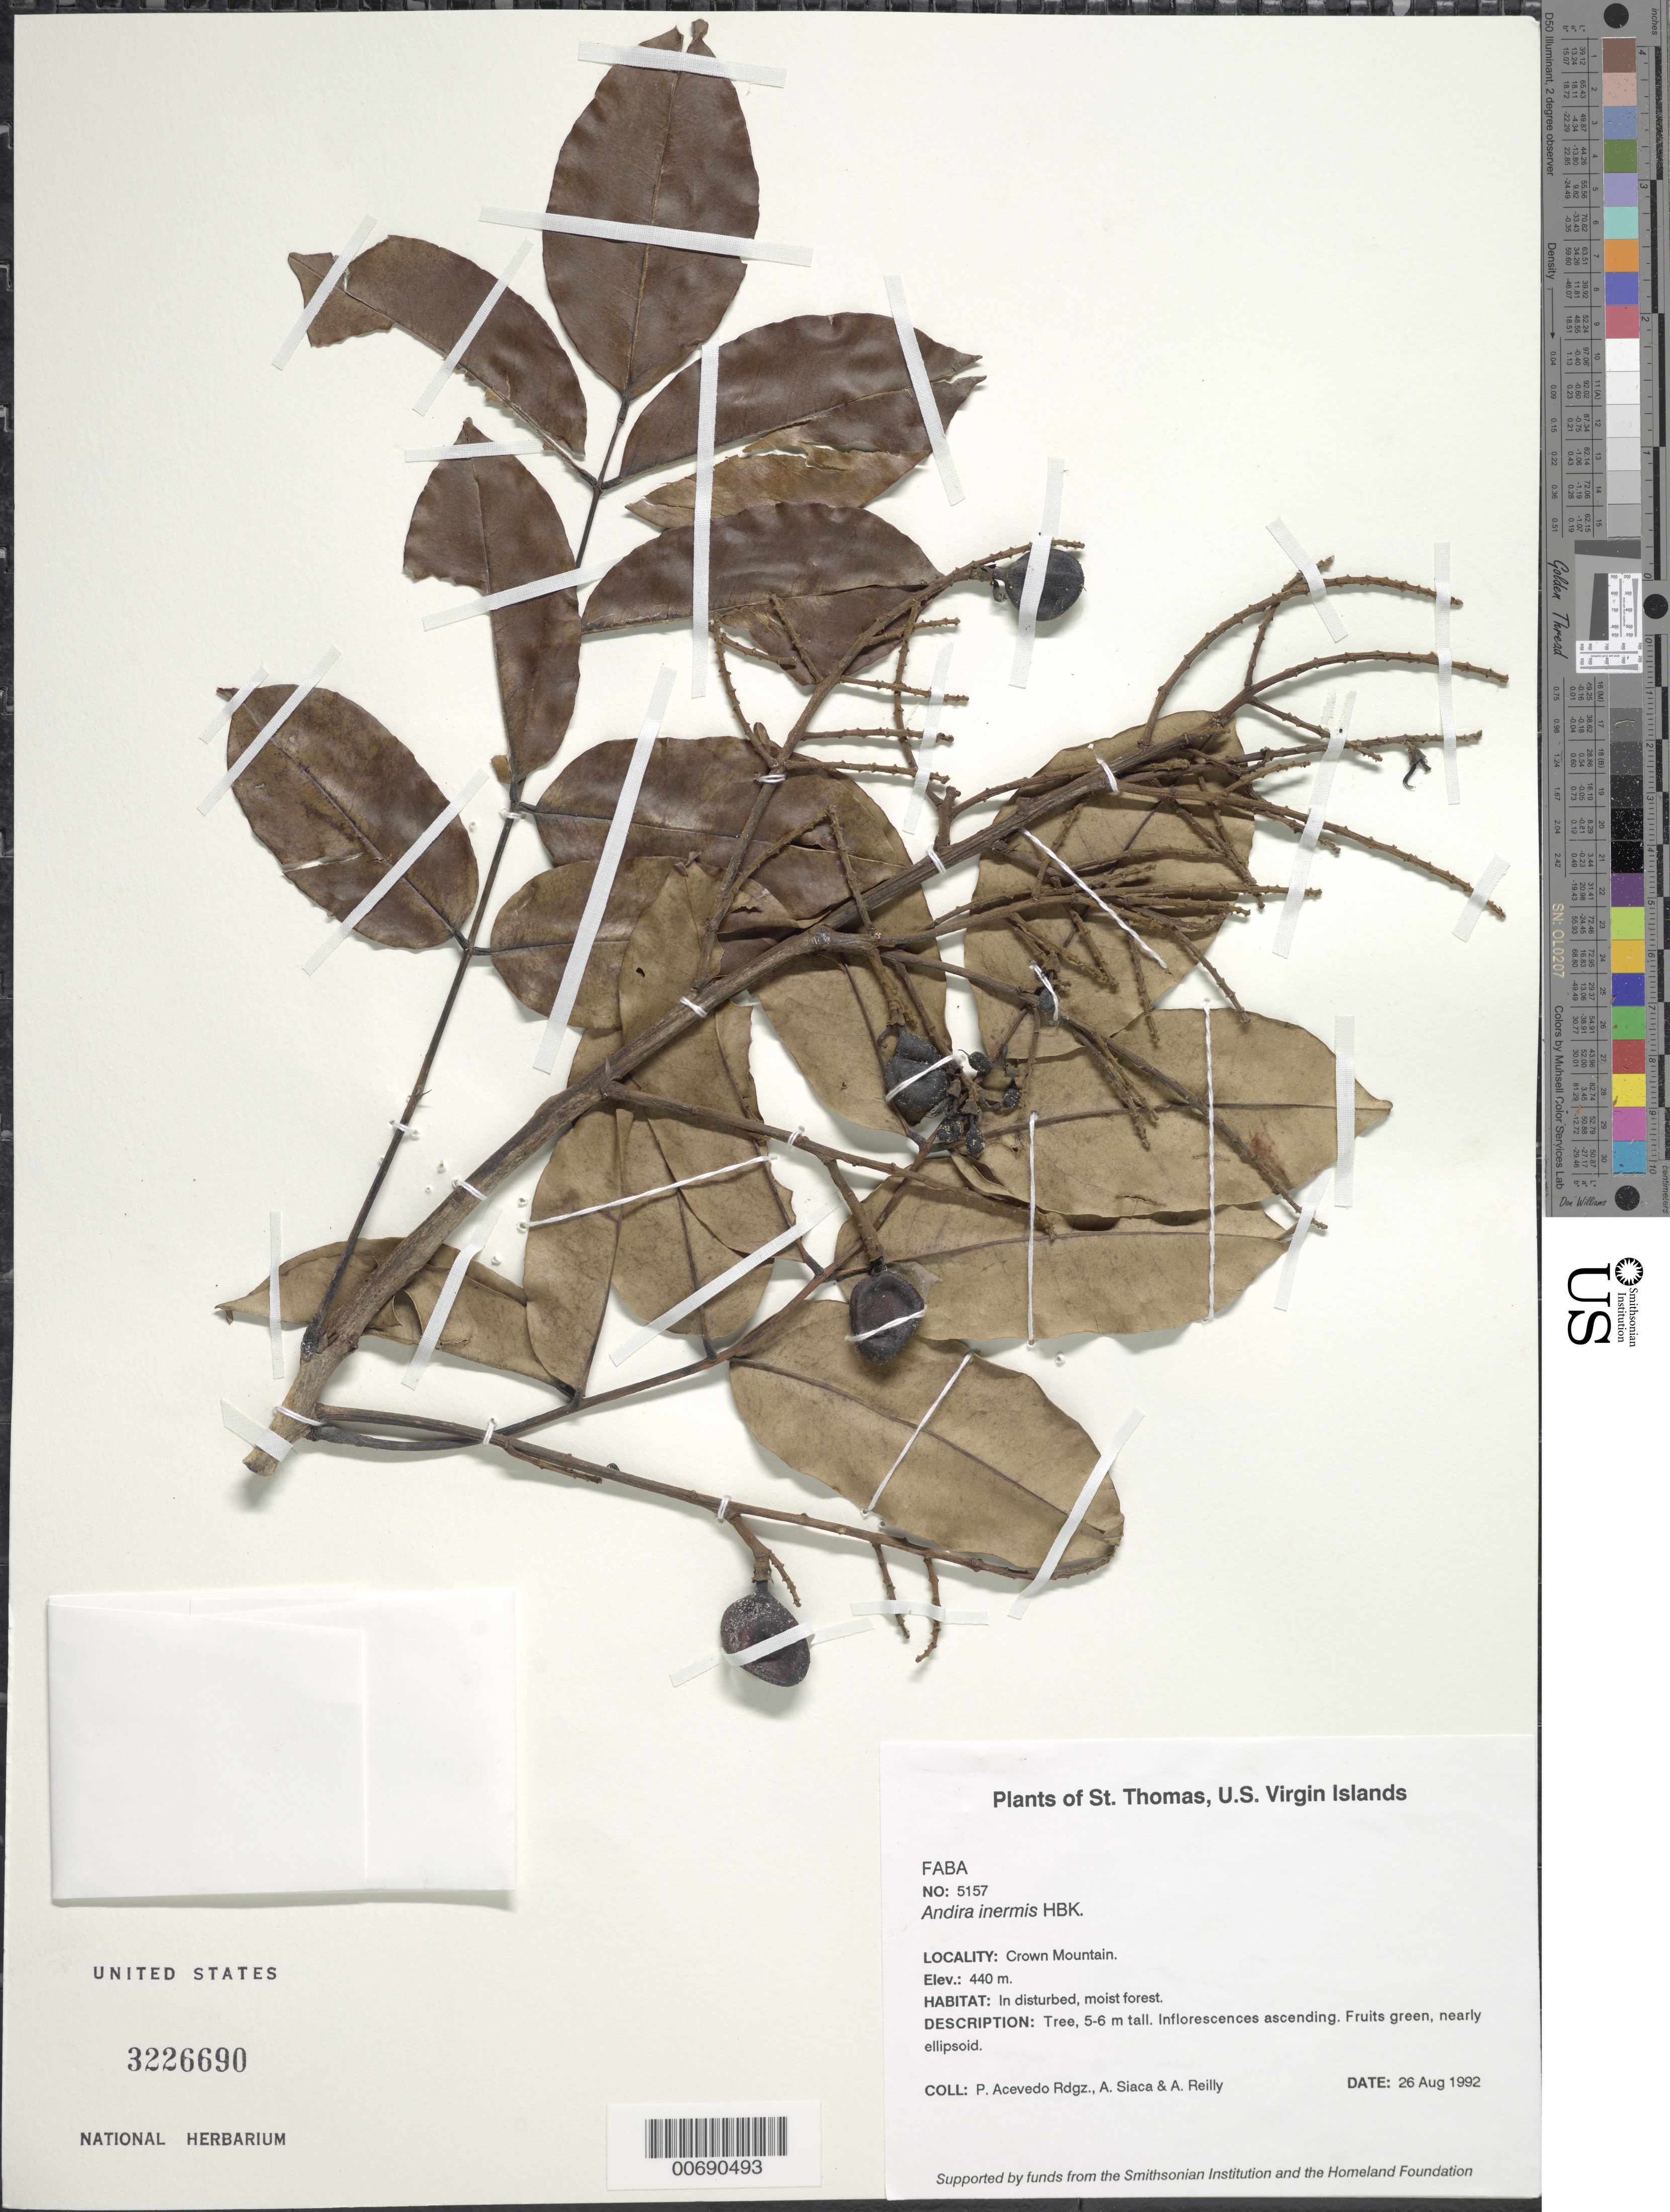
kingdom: Plantae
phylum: Tracheophyta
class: Magnoliopsida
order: Fabales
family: Fabaceae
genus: Andira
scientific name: Andira inermis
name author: (W. Wright) Kunth ex DC.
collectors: P. Acevedo-Rodr., A. Siaca & A. Reilly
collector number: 5157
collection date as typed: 26 Aug 1992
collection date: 1992-08-26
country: U.S. Virgin Islands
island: St. Thomas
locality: Crown Mountain.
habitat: In disturbed, moist forest.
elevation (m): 440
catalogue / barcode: US 3226690